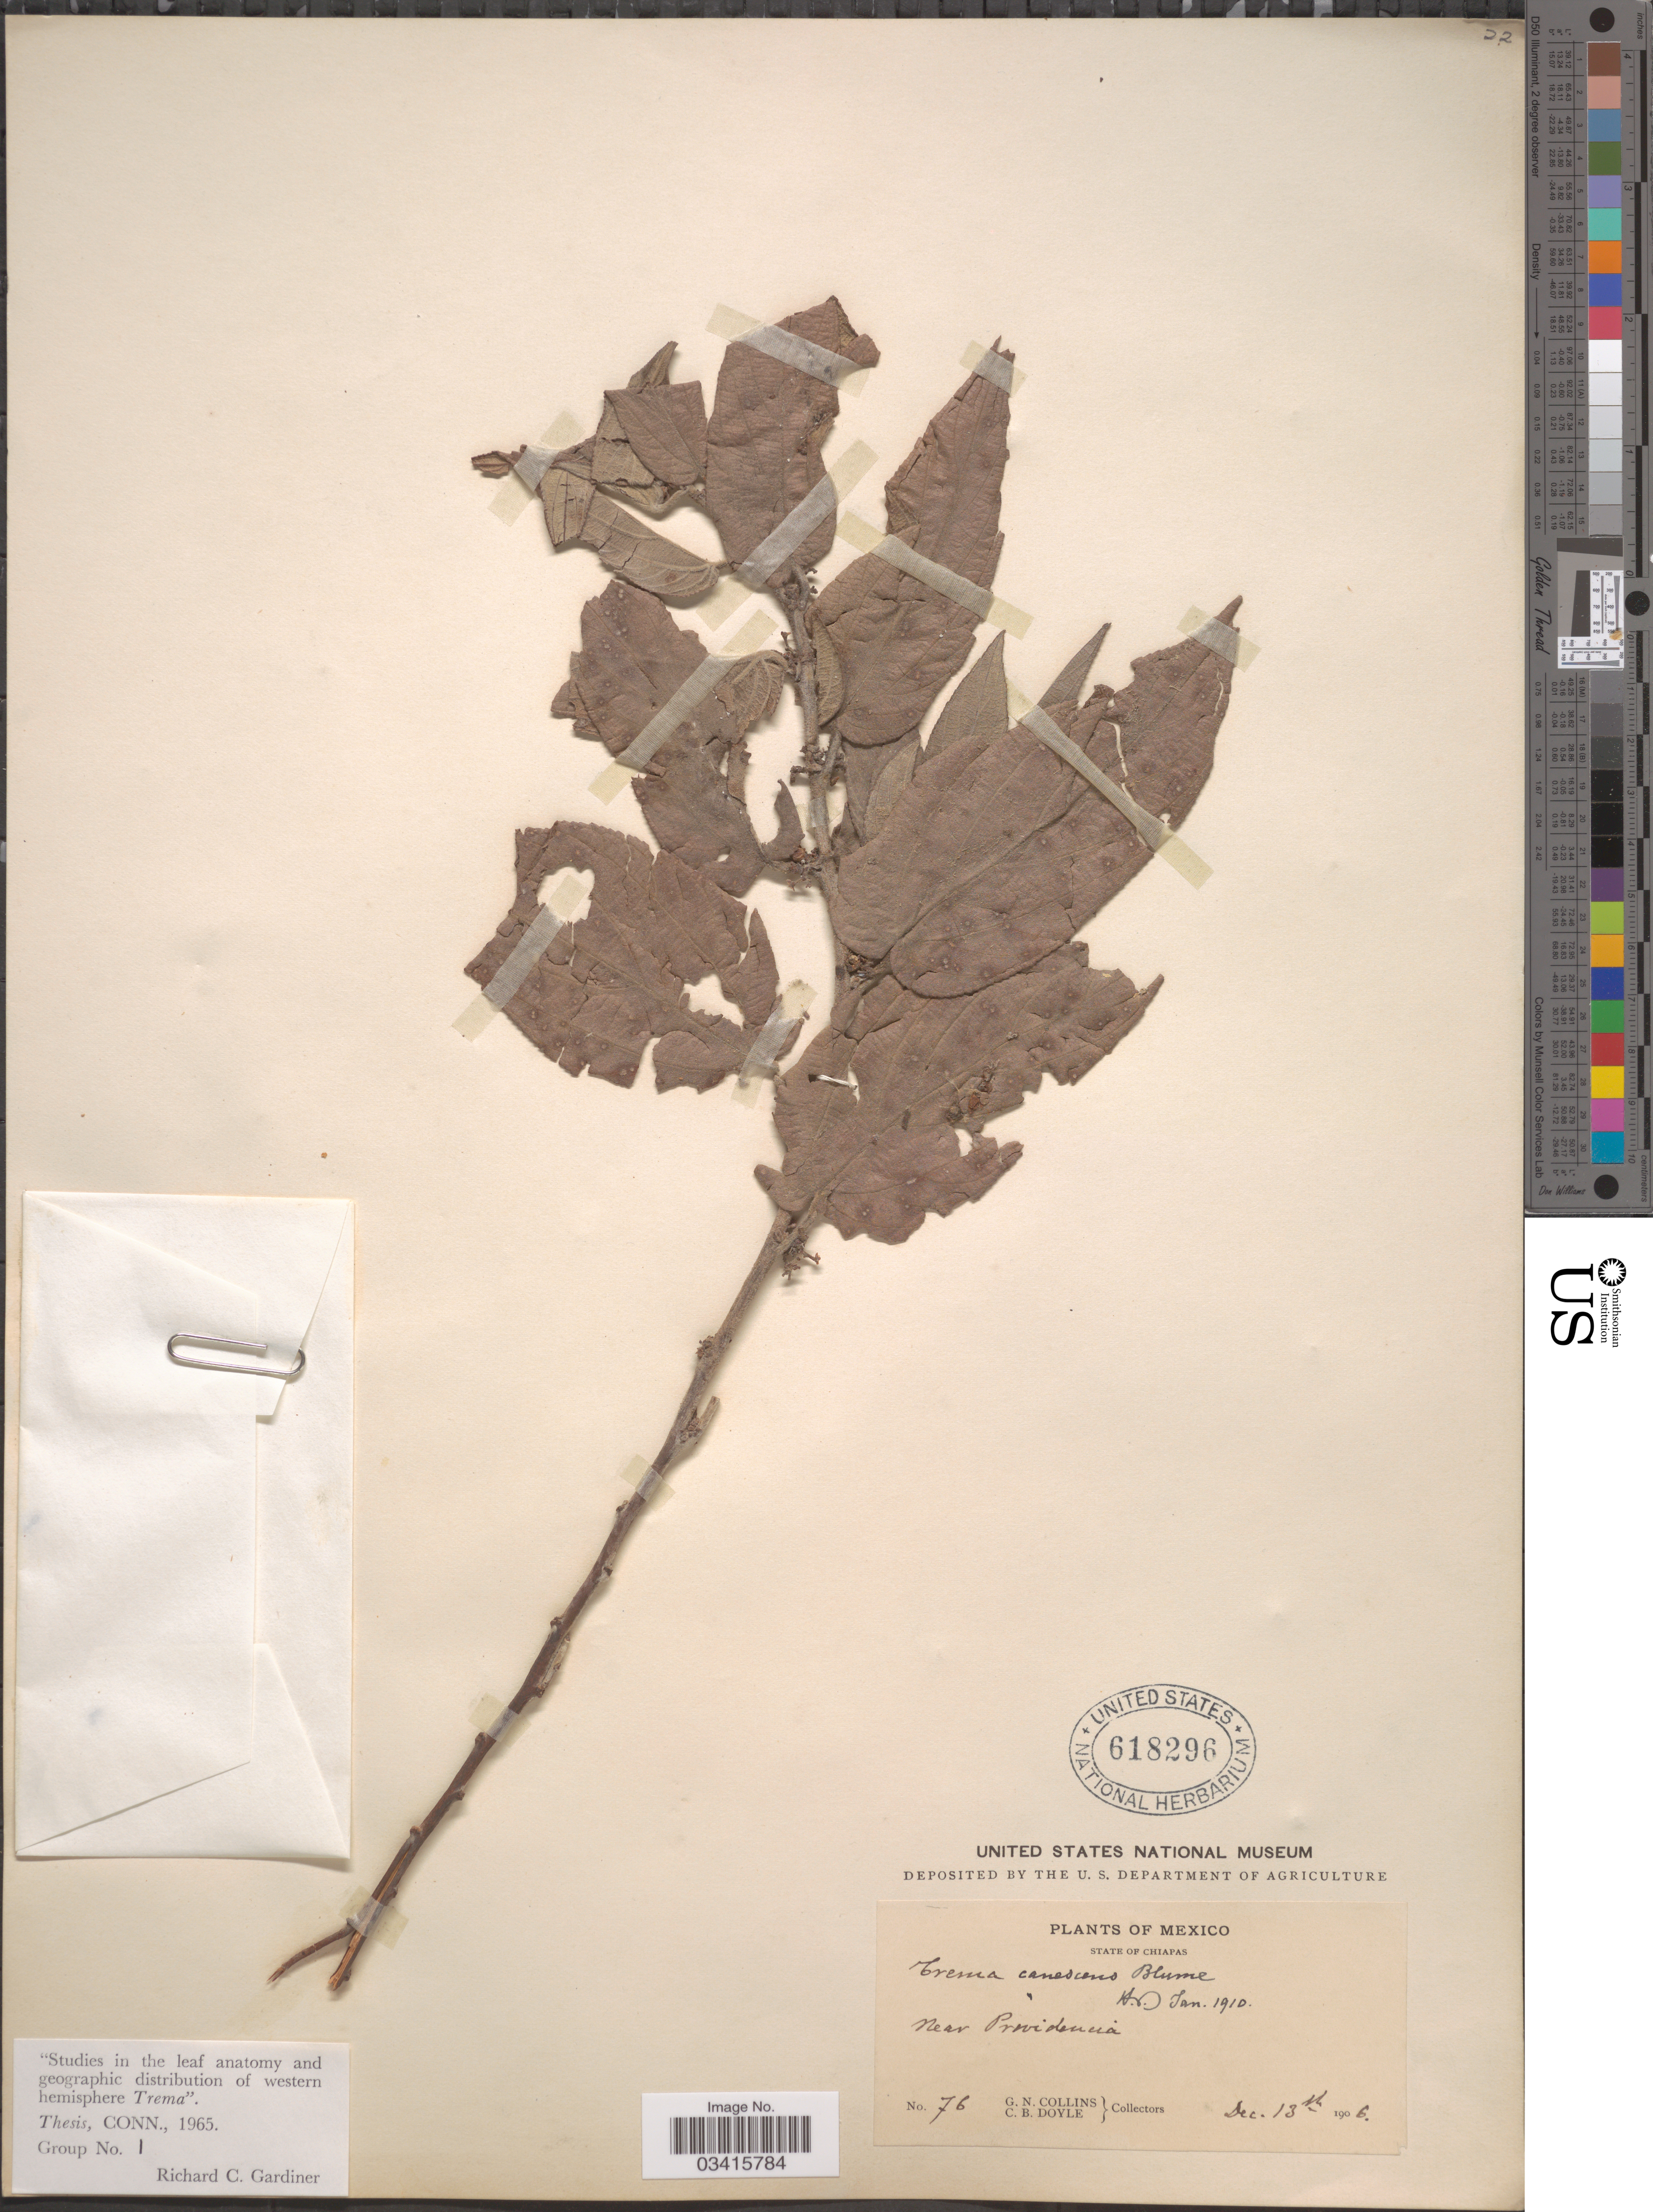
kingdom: Plantae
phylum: Tracheophyta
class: Magnoliopsida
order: Rosales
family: Cannabaceae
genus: Trema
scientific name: Trema canescens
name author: (Kunth) Blume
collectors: G. Collins & C. Doyle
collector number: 76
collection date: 1906-12-13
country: Mexico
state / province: Chiapas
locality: Near Providencia.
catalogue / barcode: US 618296